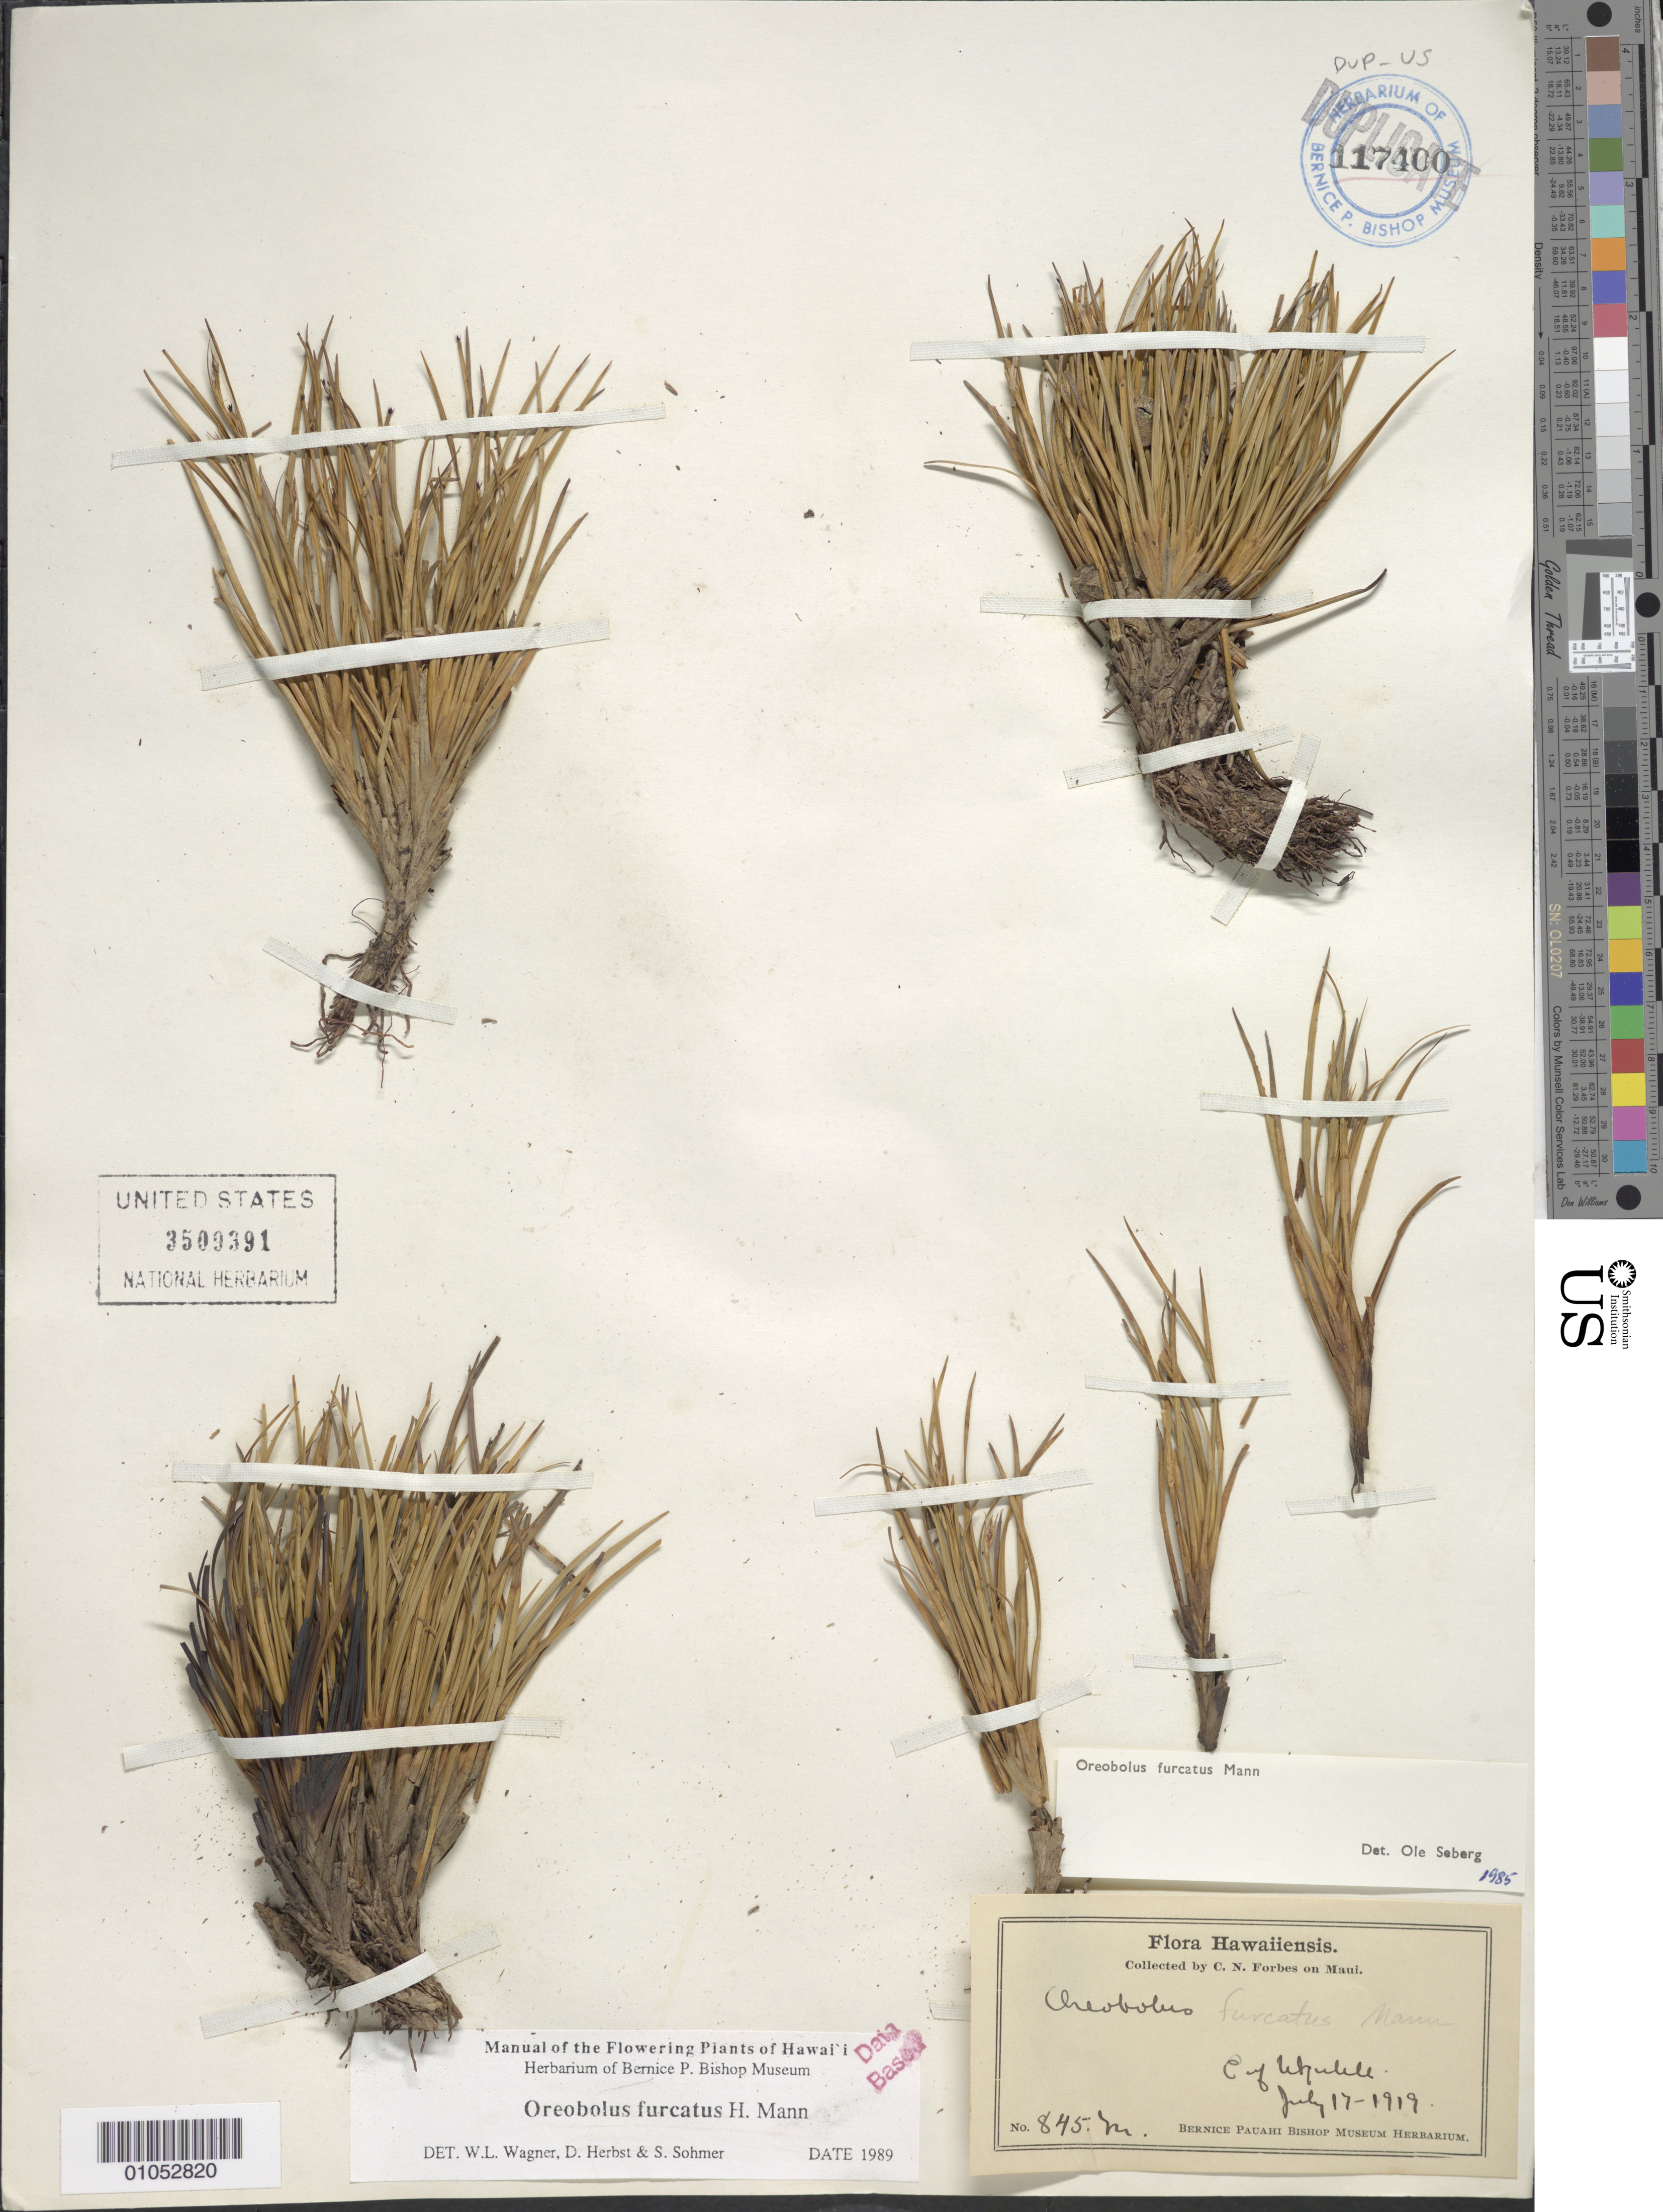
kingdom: Plantae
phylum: Tracheophyta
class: Liliopsida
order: Poales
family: Cyperaceae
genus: Oreobolus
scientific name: Oreobolus furcatus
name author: H. Mann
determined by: Wagner, W. L.; Herbst, D. R.; Sohmer, S. H.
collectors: C. N. Forbes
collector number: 845.M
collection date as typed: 17 Jul 1919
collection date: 1919-07-17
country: United States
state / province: Hawaii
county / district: Maui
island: Maui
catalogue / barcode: US 3509391